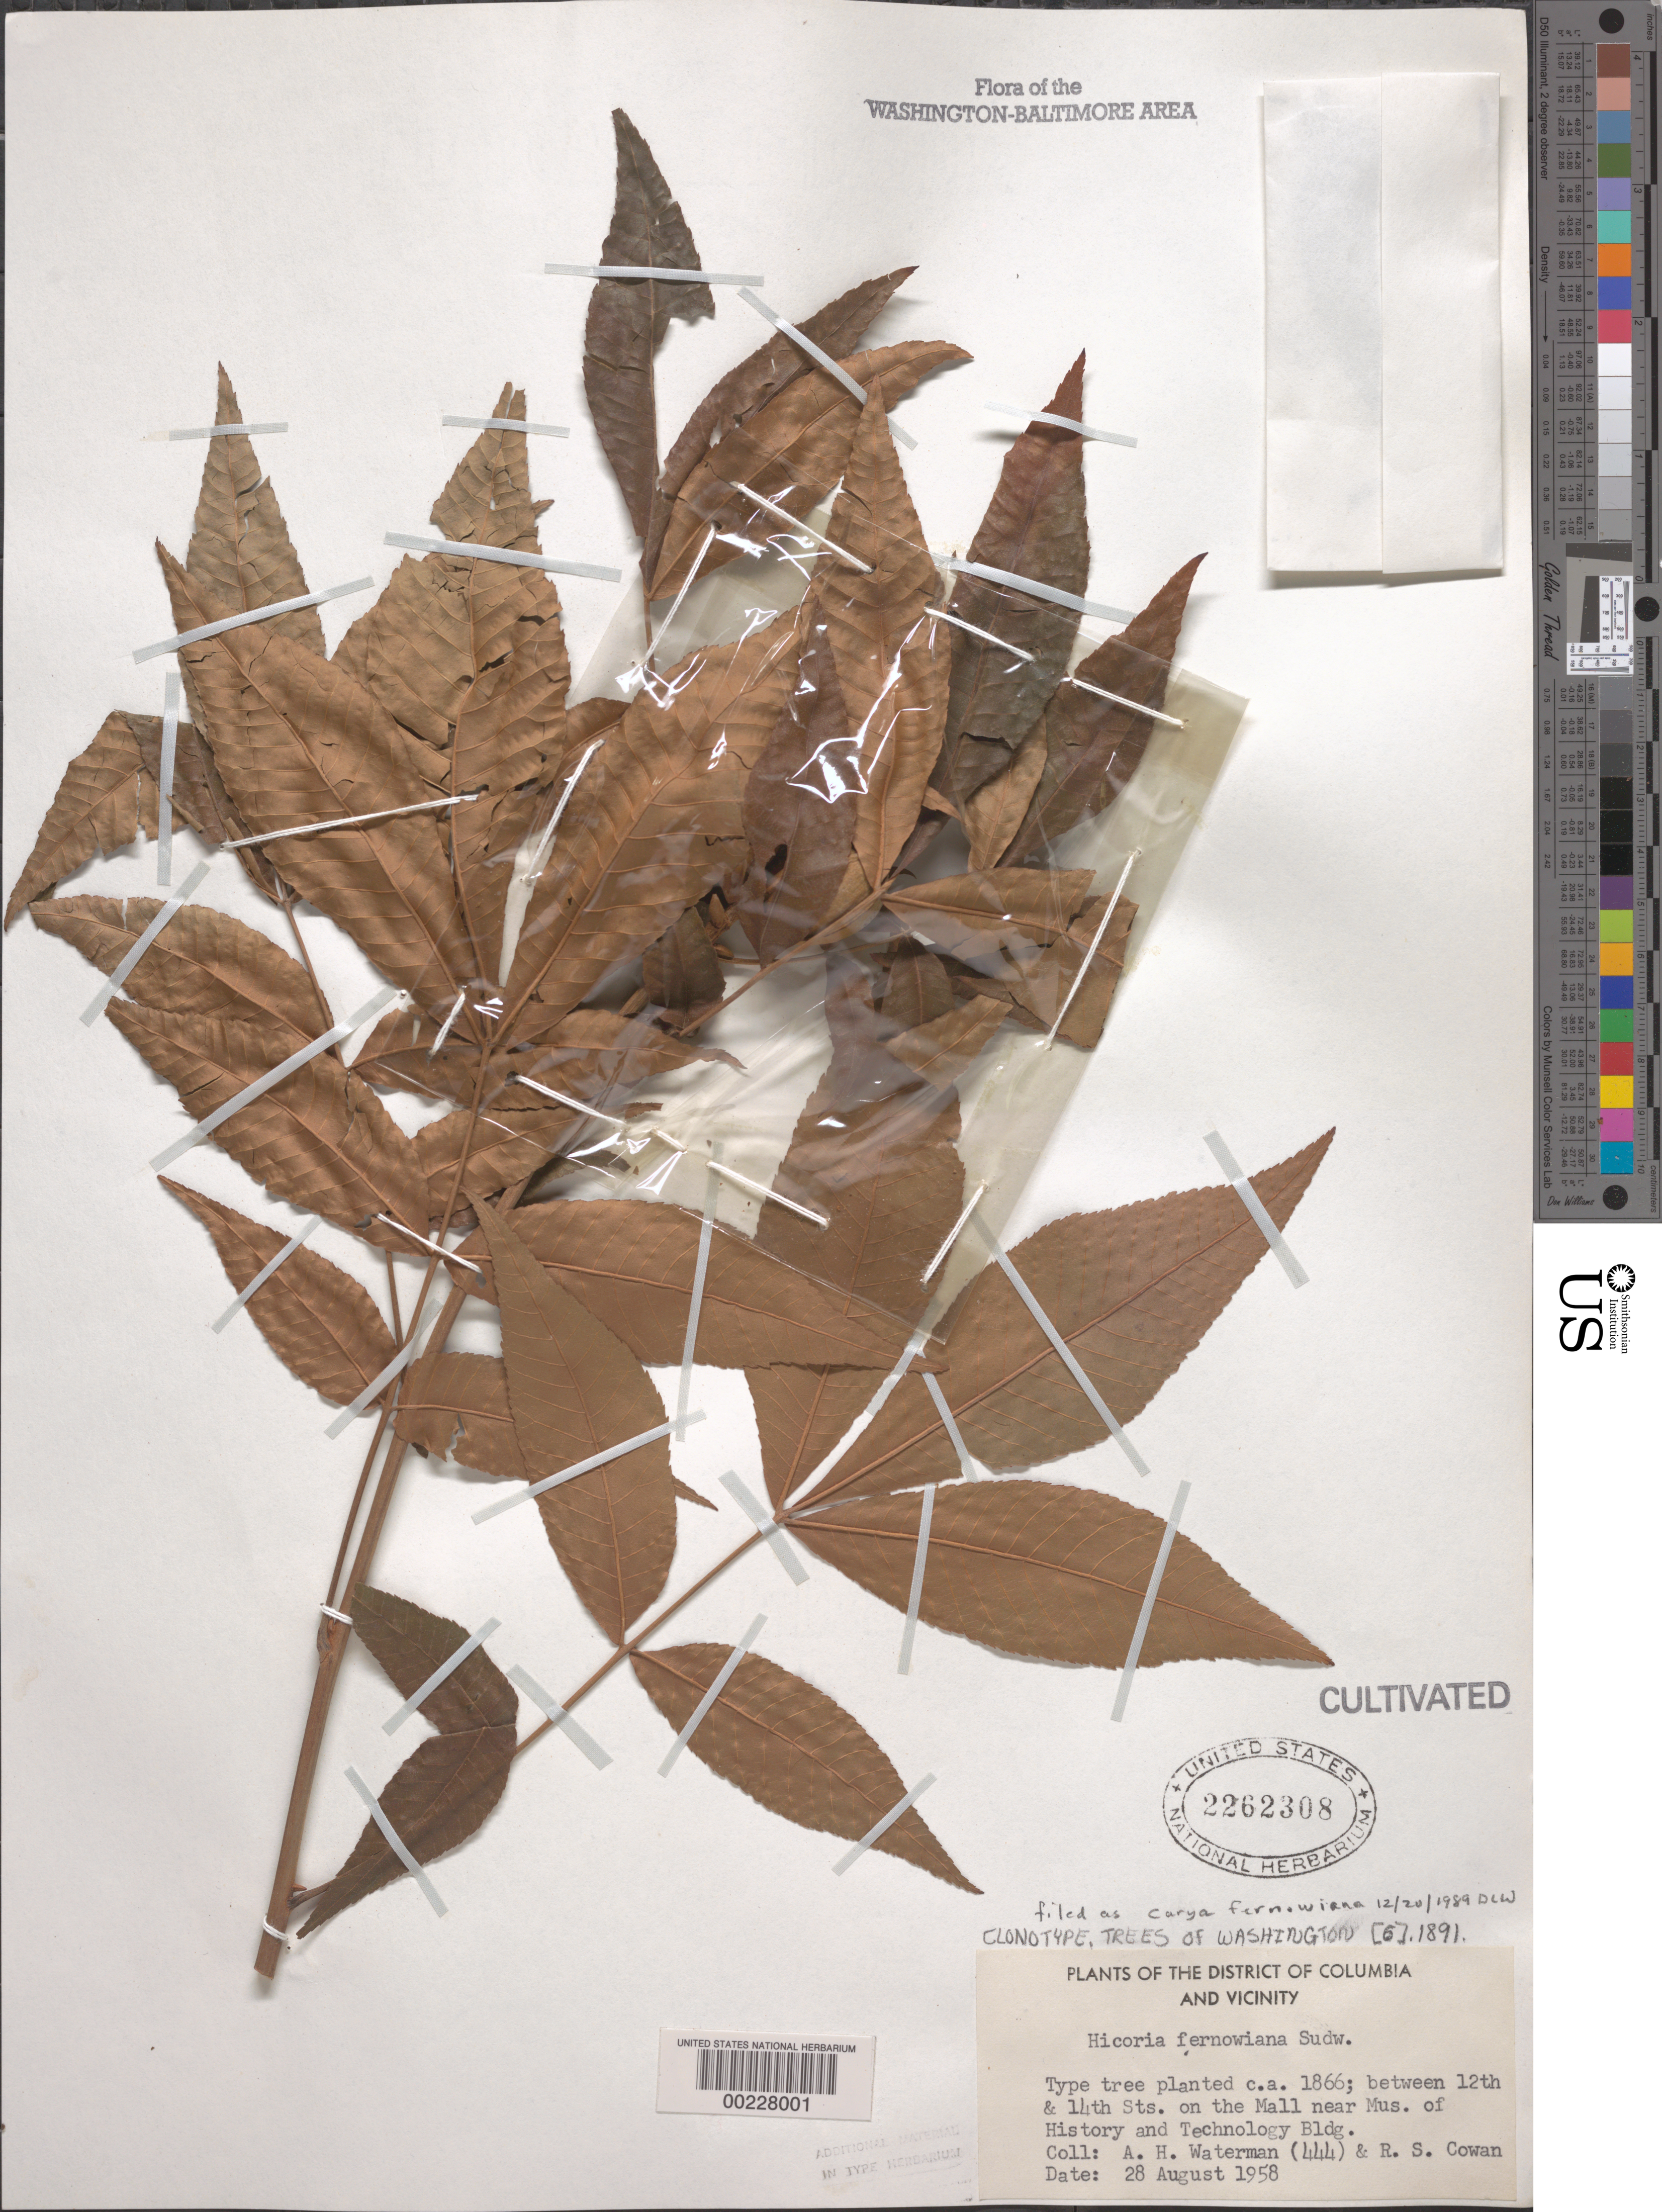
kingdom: Plantae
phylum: Tracheophyta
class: Magnoliopsida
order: Fagales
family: Juglandaceae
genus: Carya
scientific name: Carya fernowiana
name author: Sudworth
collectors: A. Waterman & R. S. Cowan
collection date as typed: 28 Aug 1958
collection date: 1958-08-28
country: United States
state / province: District of Columbia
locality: Between 12th and 14th Sts on Mall near Mus. of History and Technology (American History)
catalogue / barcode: US 2262308